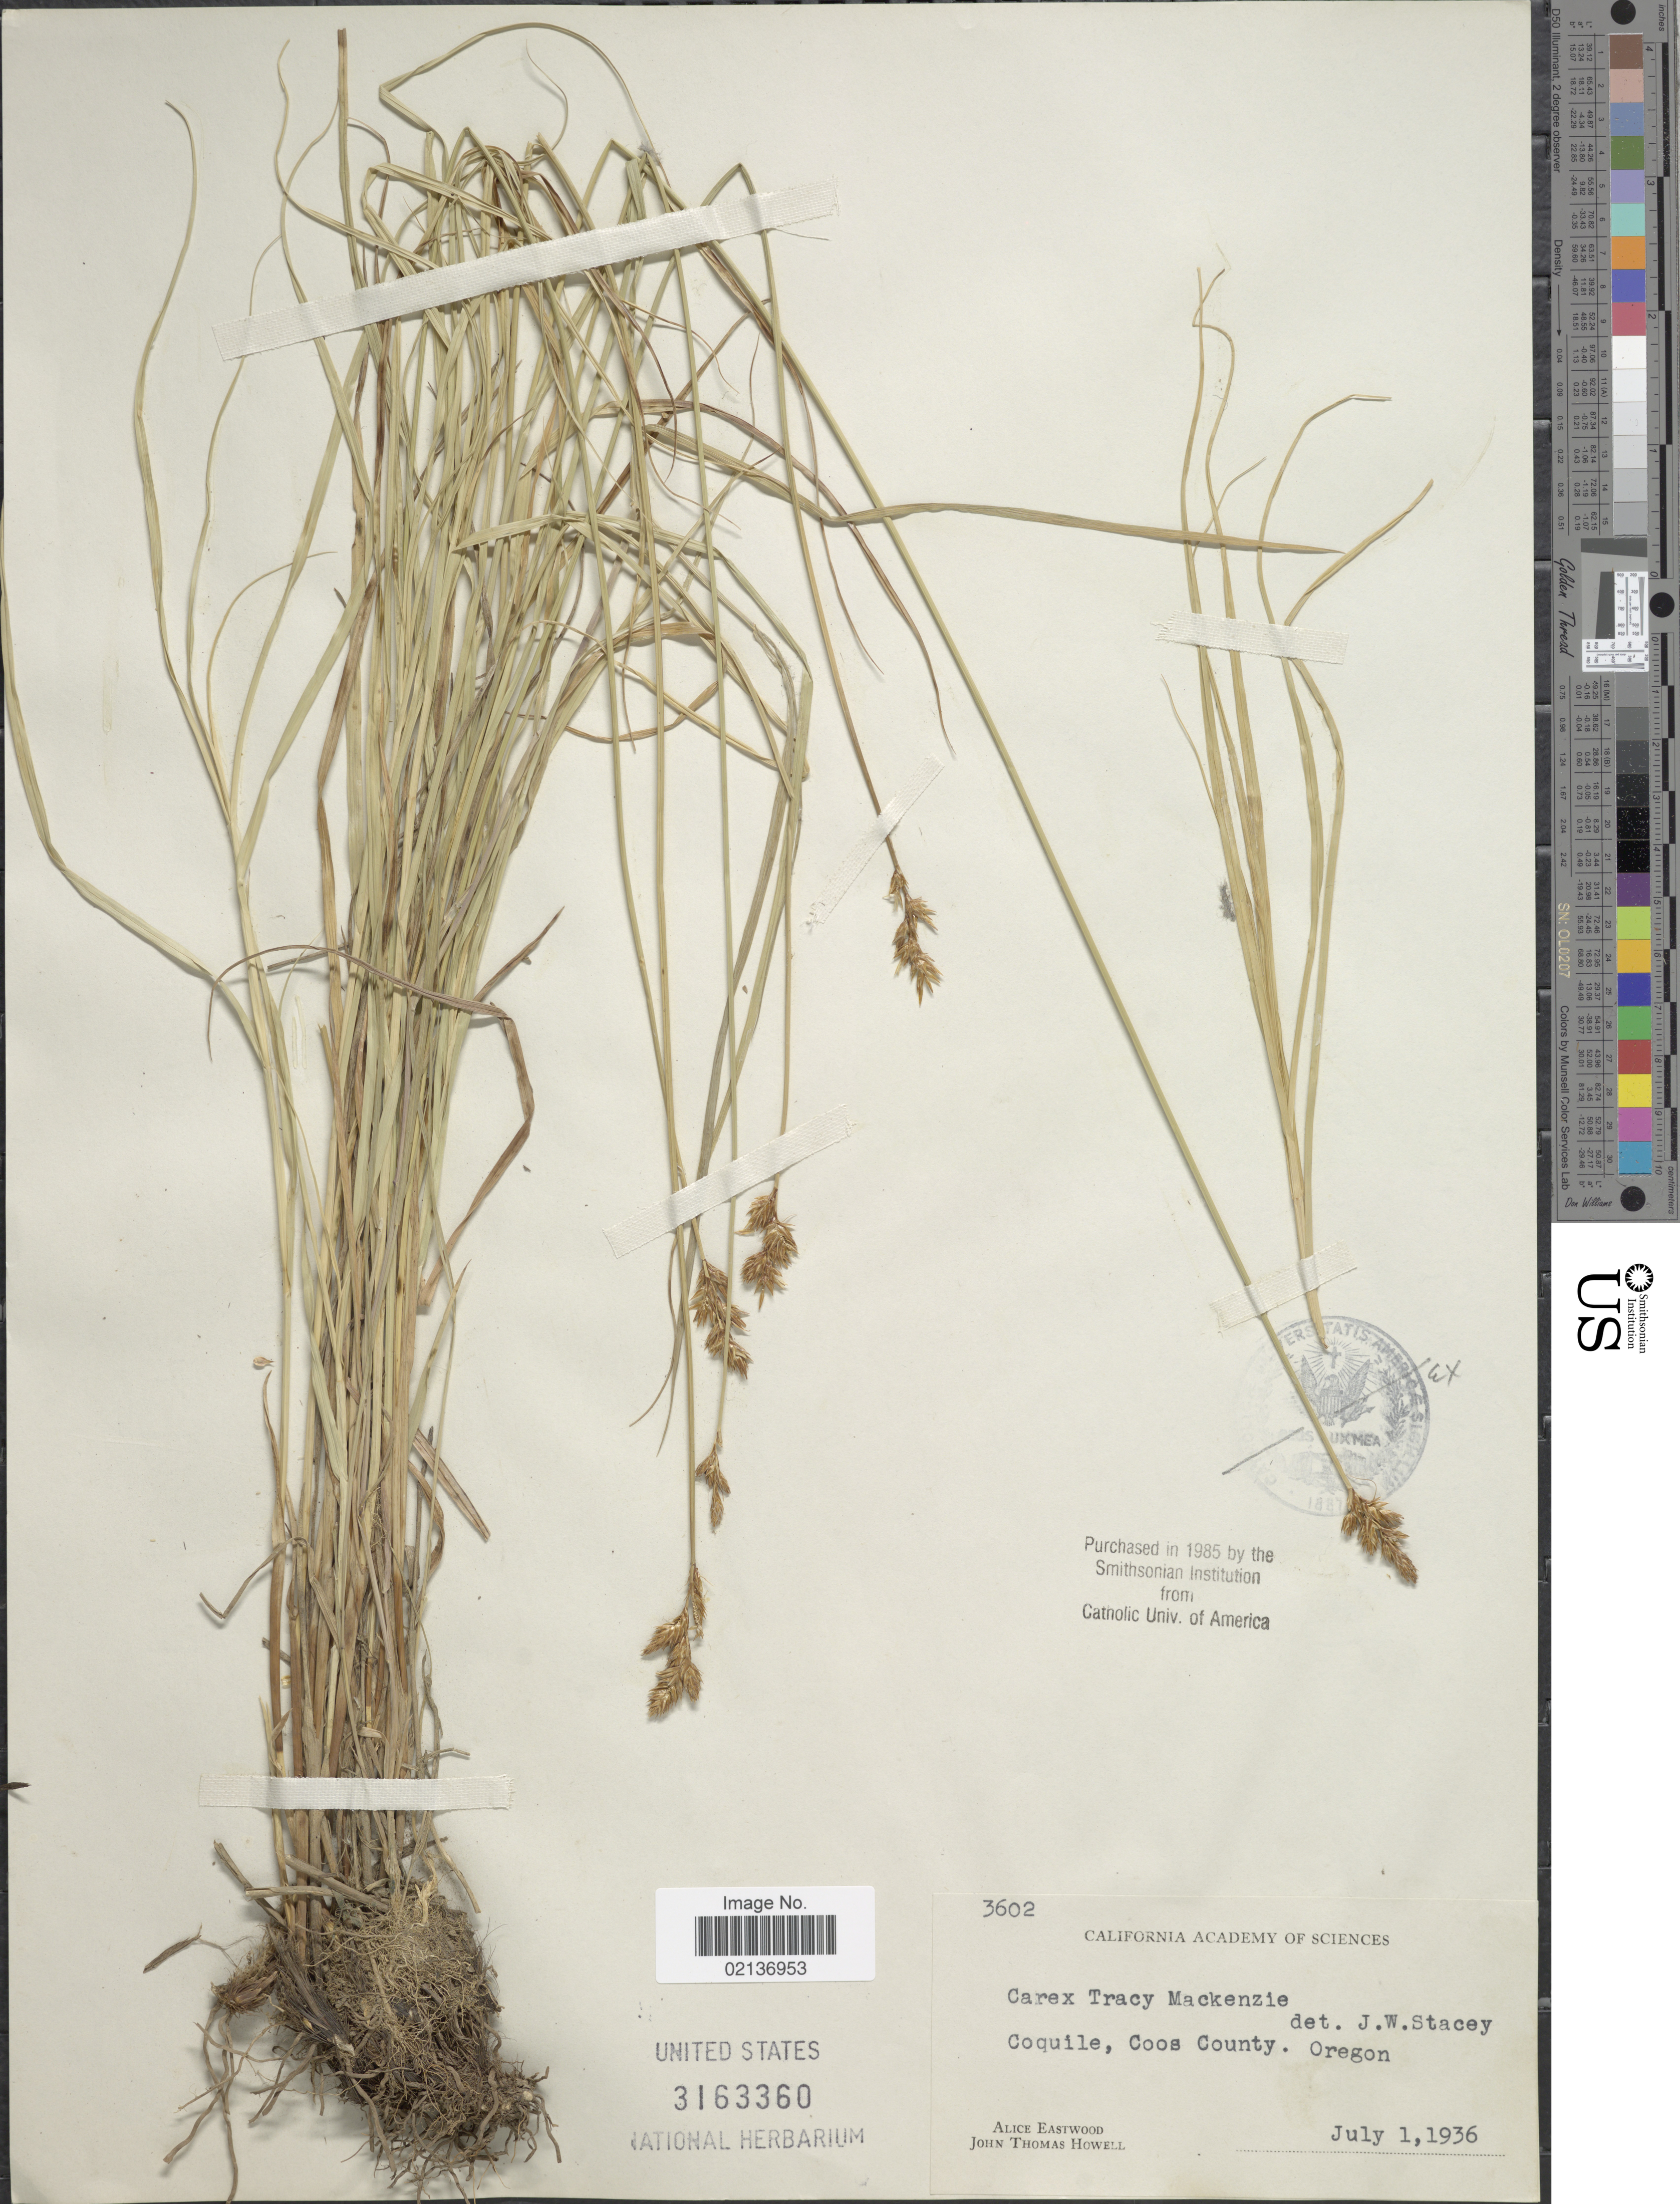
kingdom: Plantae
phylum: Tracheophyta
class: Liliopsida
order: Poales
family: Cyperaceae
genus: Carex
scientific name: Carex tracyi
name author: Mack.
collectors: A. Eastwood & J. T. Howell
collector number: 3602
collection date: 1936-07-01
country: United States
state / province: Oregon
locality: Coquile, Coos County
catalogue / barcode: US 3163360